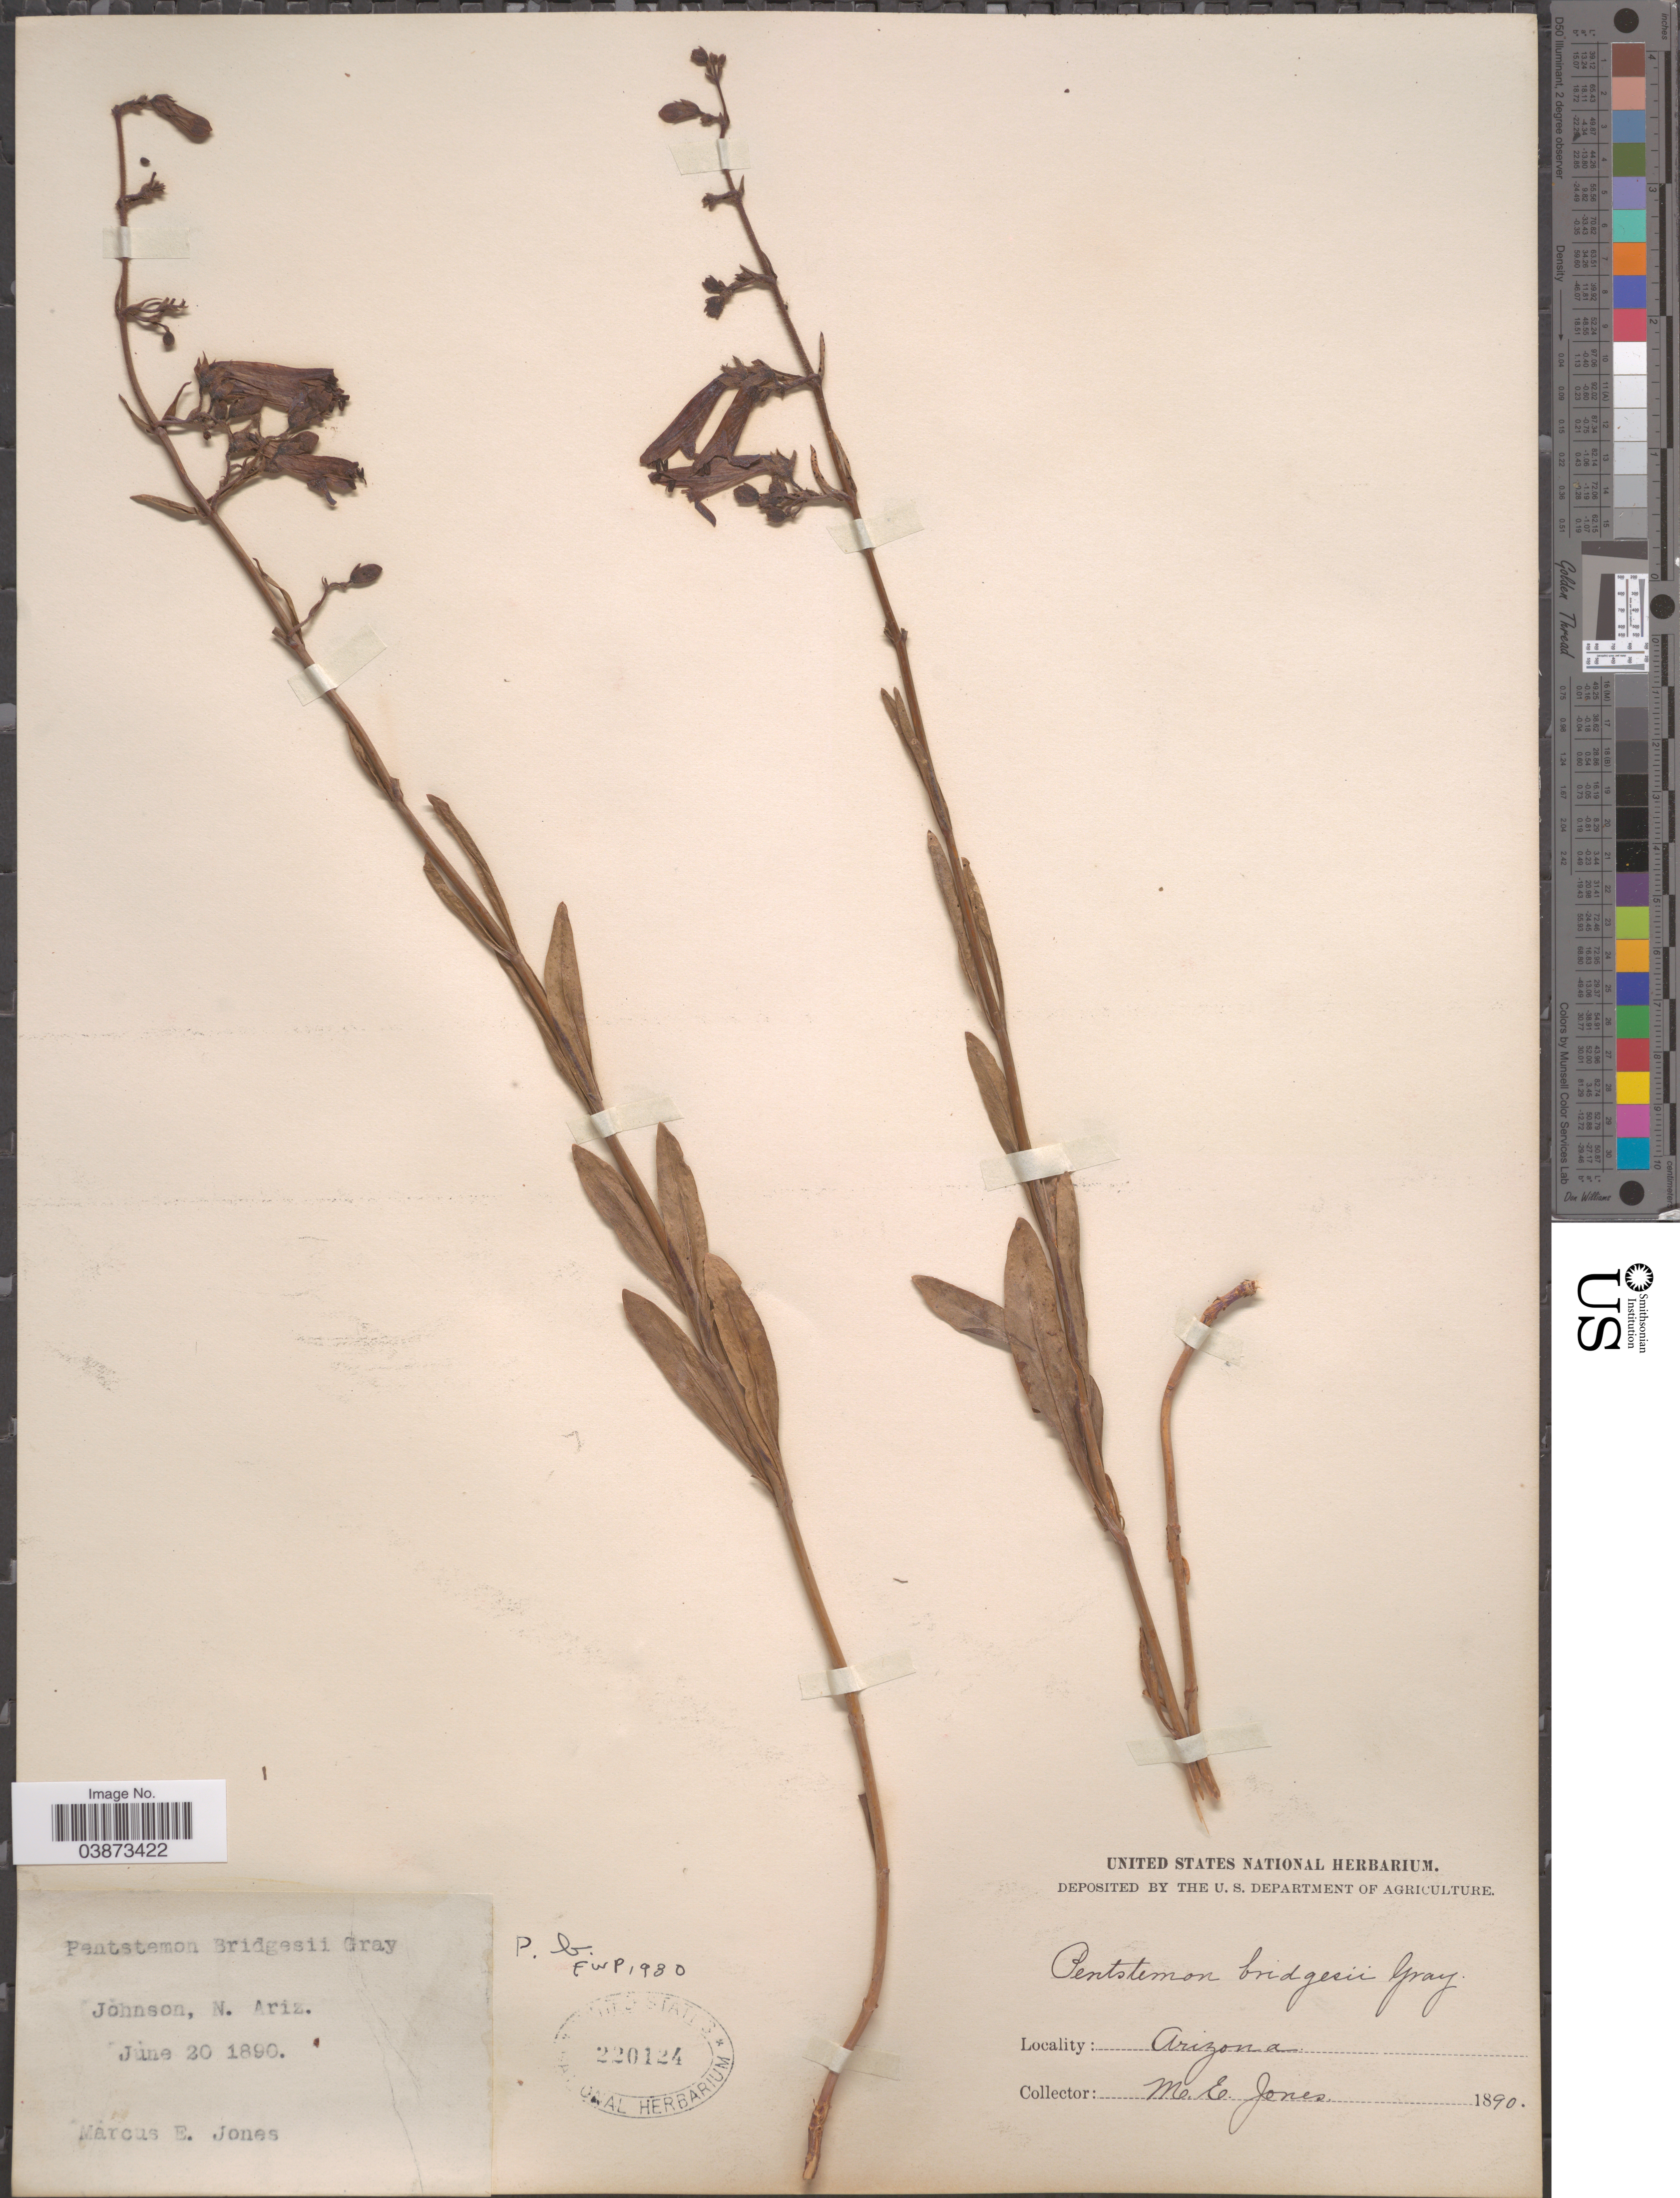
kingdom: Plantae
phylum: Tracheophyta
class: Magnoliopsida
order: Lamiales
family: Plantaginaceae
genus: Penstemon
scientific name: Penstemon bridgesii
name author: A. Gray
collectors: M. E. Jones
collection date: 1890-06-20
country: United States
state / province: Arizona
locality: Johnson, N. Arizona.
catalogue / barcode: US 220124